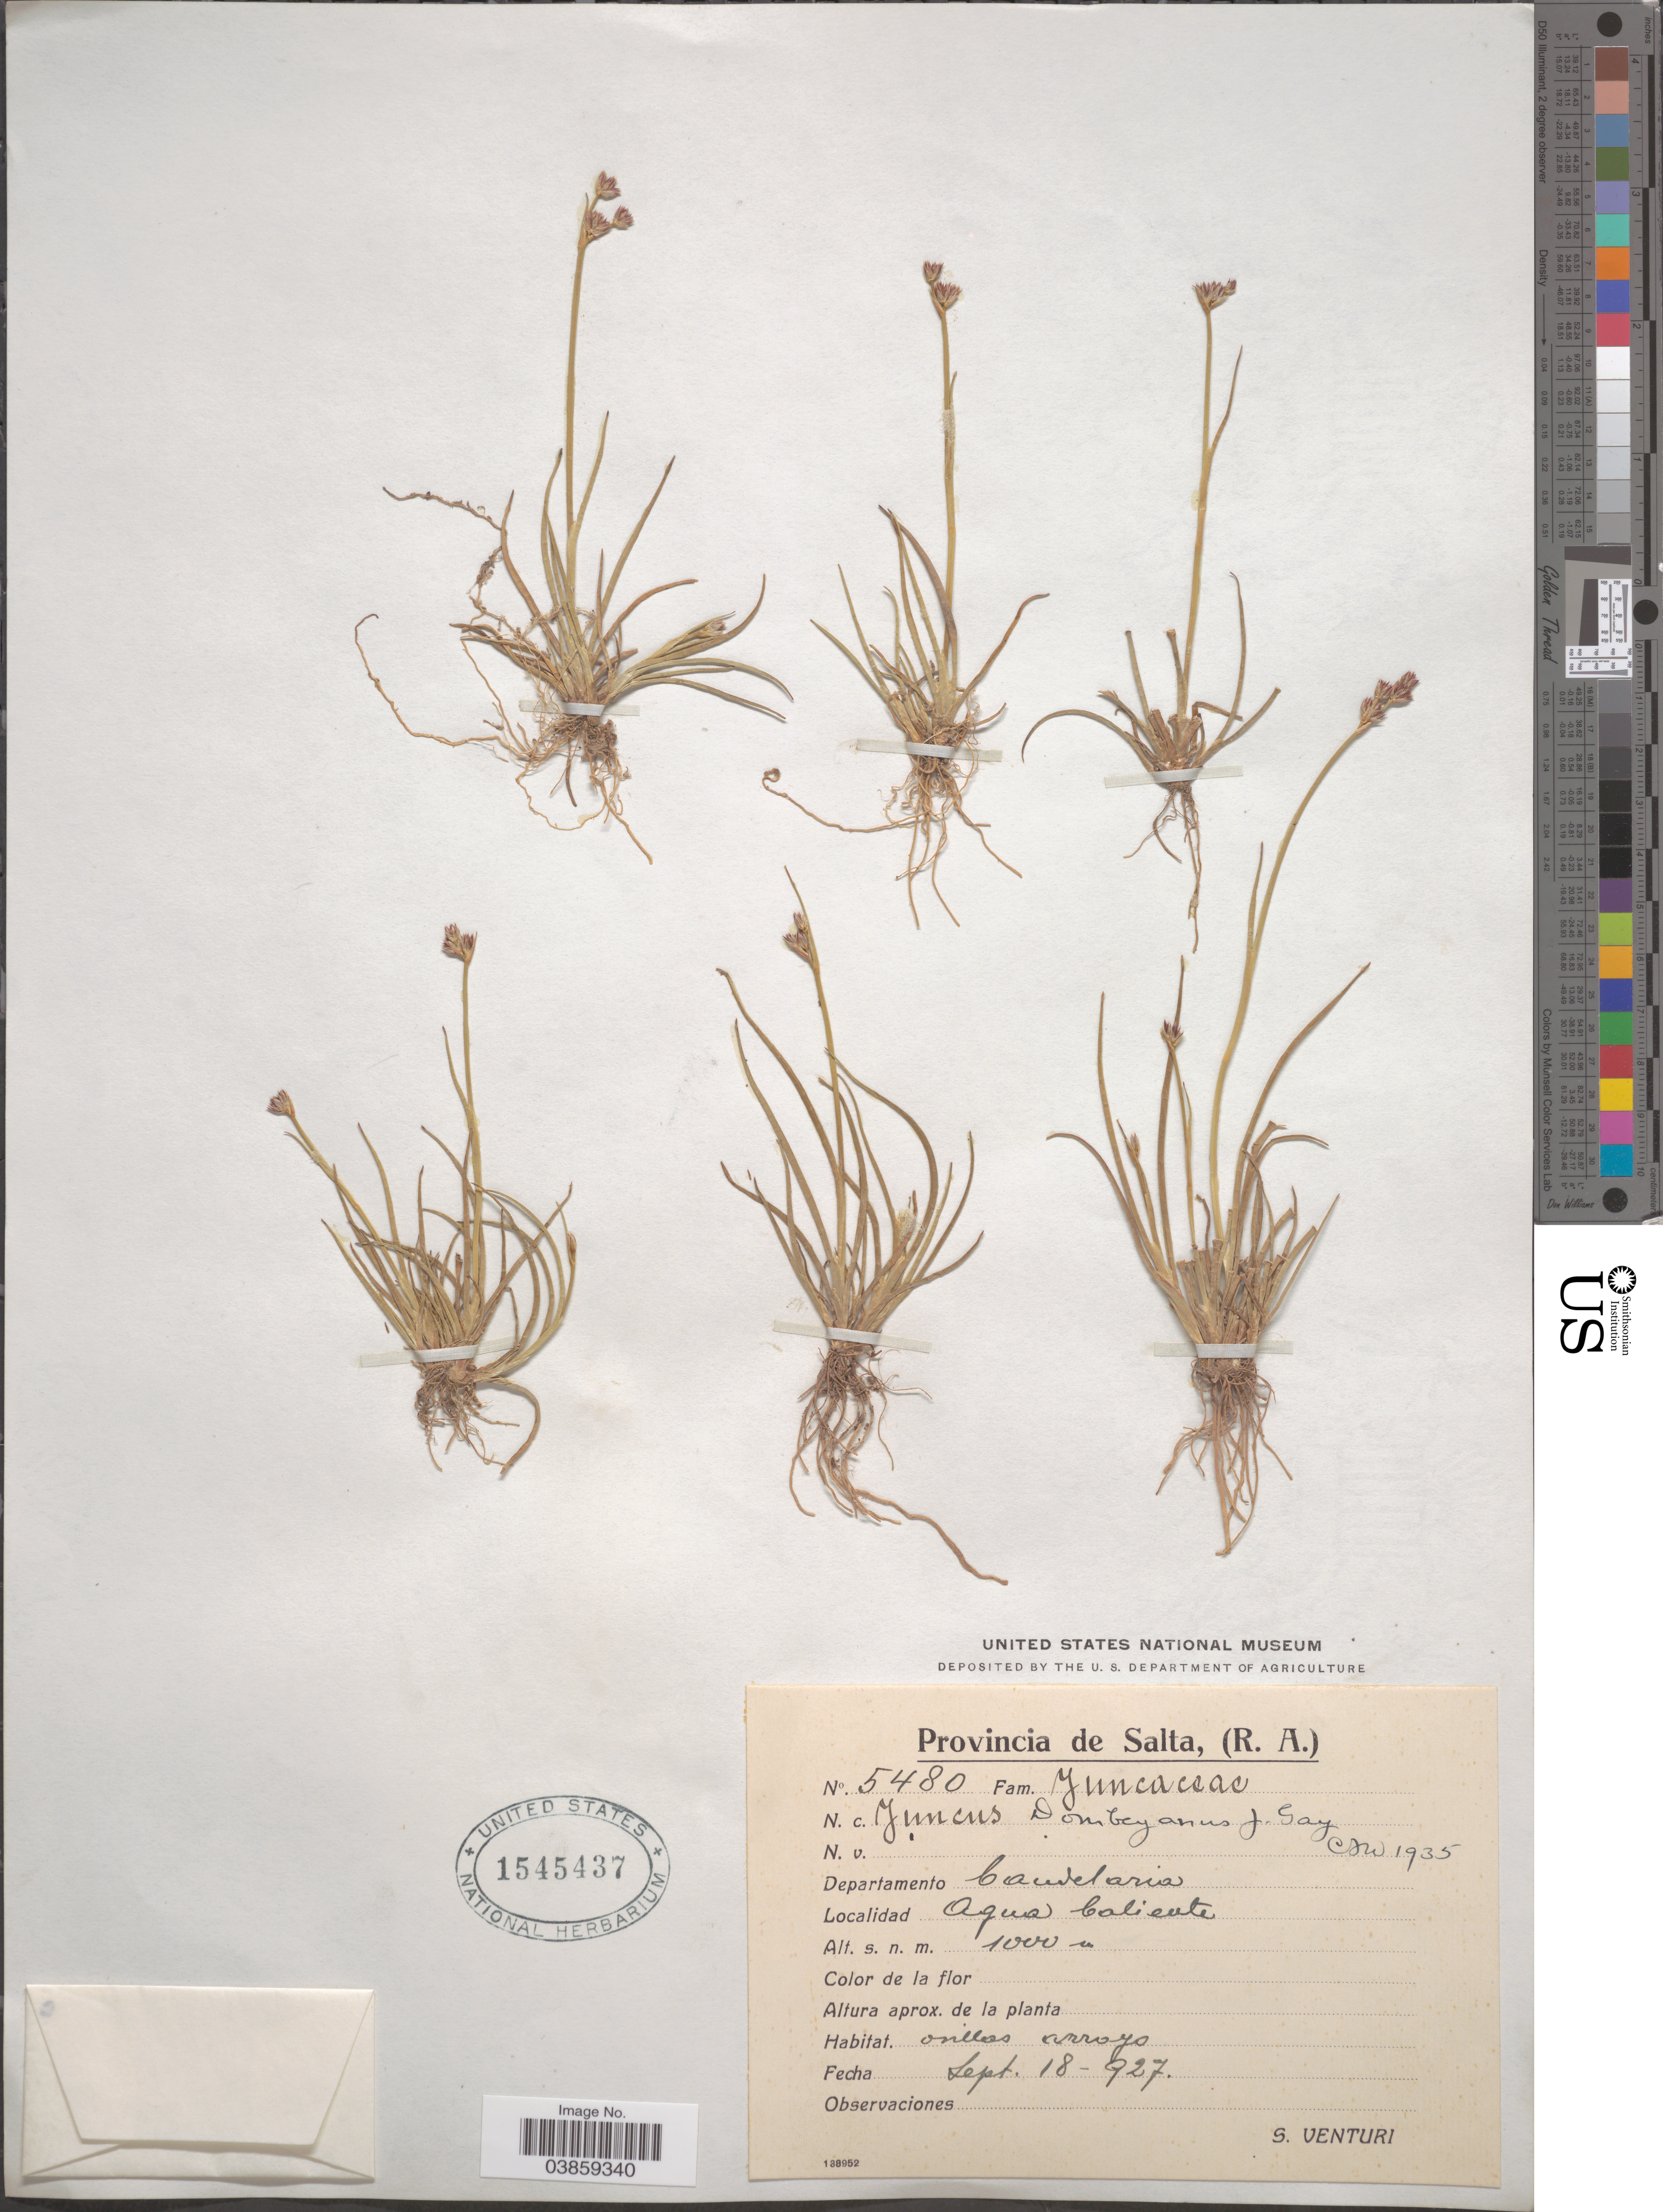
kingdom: Plantae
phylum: Tracheophyta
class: Liliopsida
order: Poales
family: Juncaceae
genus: Juncus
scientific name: Juncus dombeyanus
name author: J. Gay ex Laharpe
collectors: S. Venturi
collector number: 5480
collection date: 1927-09-18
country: Argentina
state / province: Salta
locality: Departamento Caudelaria. Aqua Caliente.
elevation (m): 1000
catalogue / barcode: US 1545437